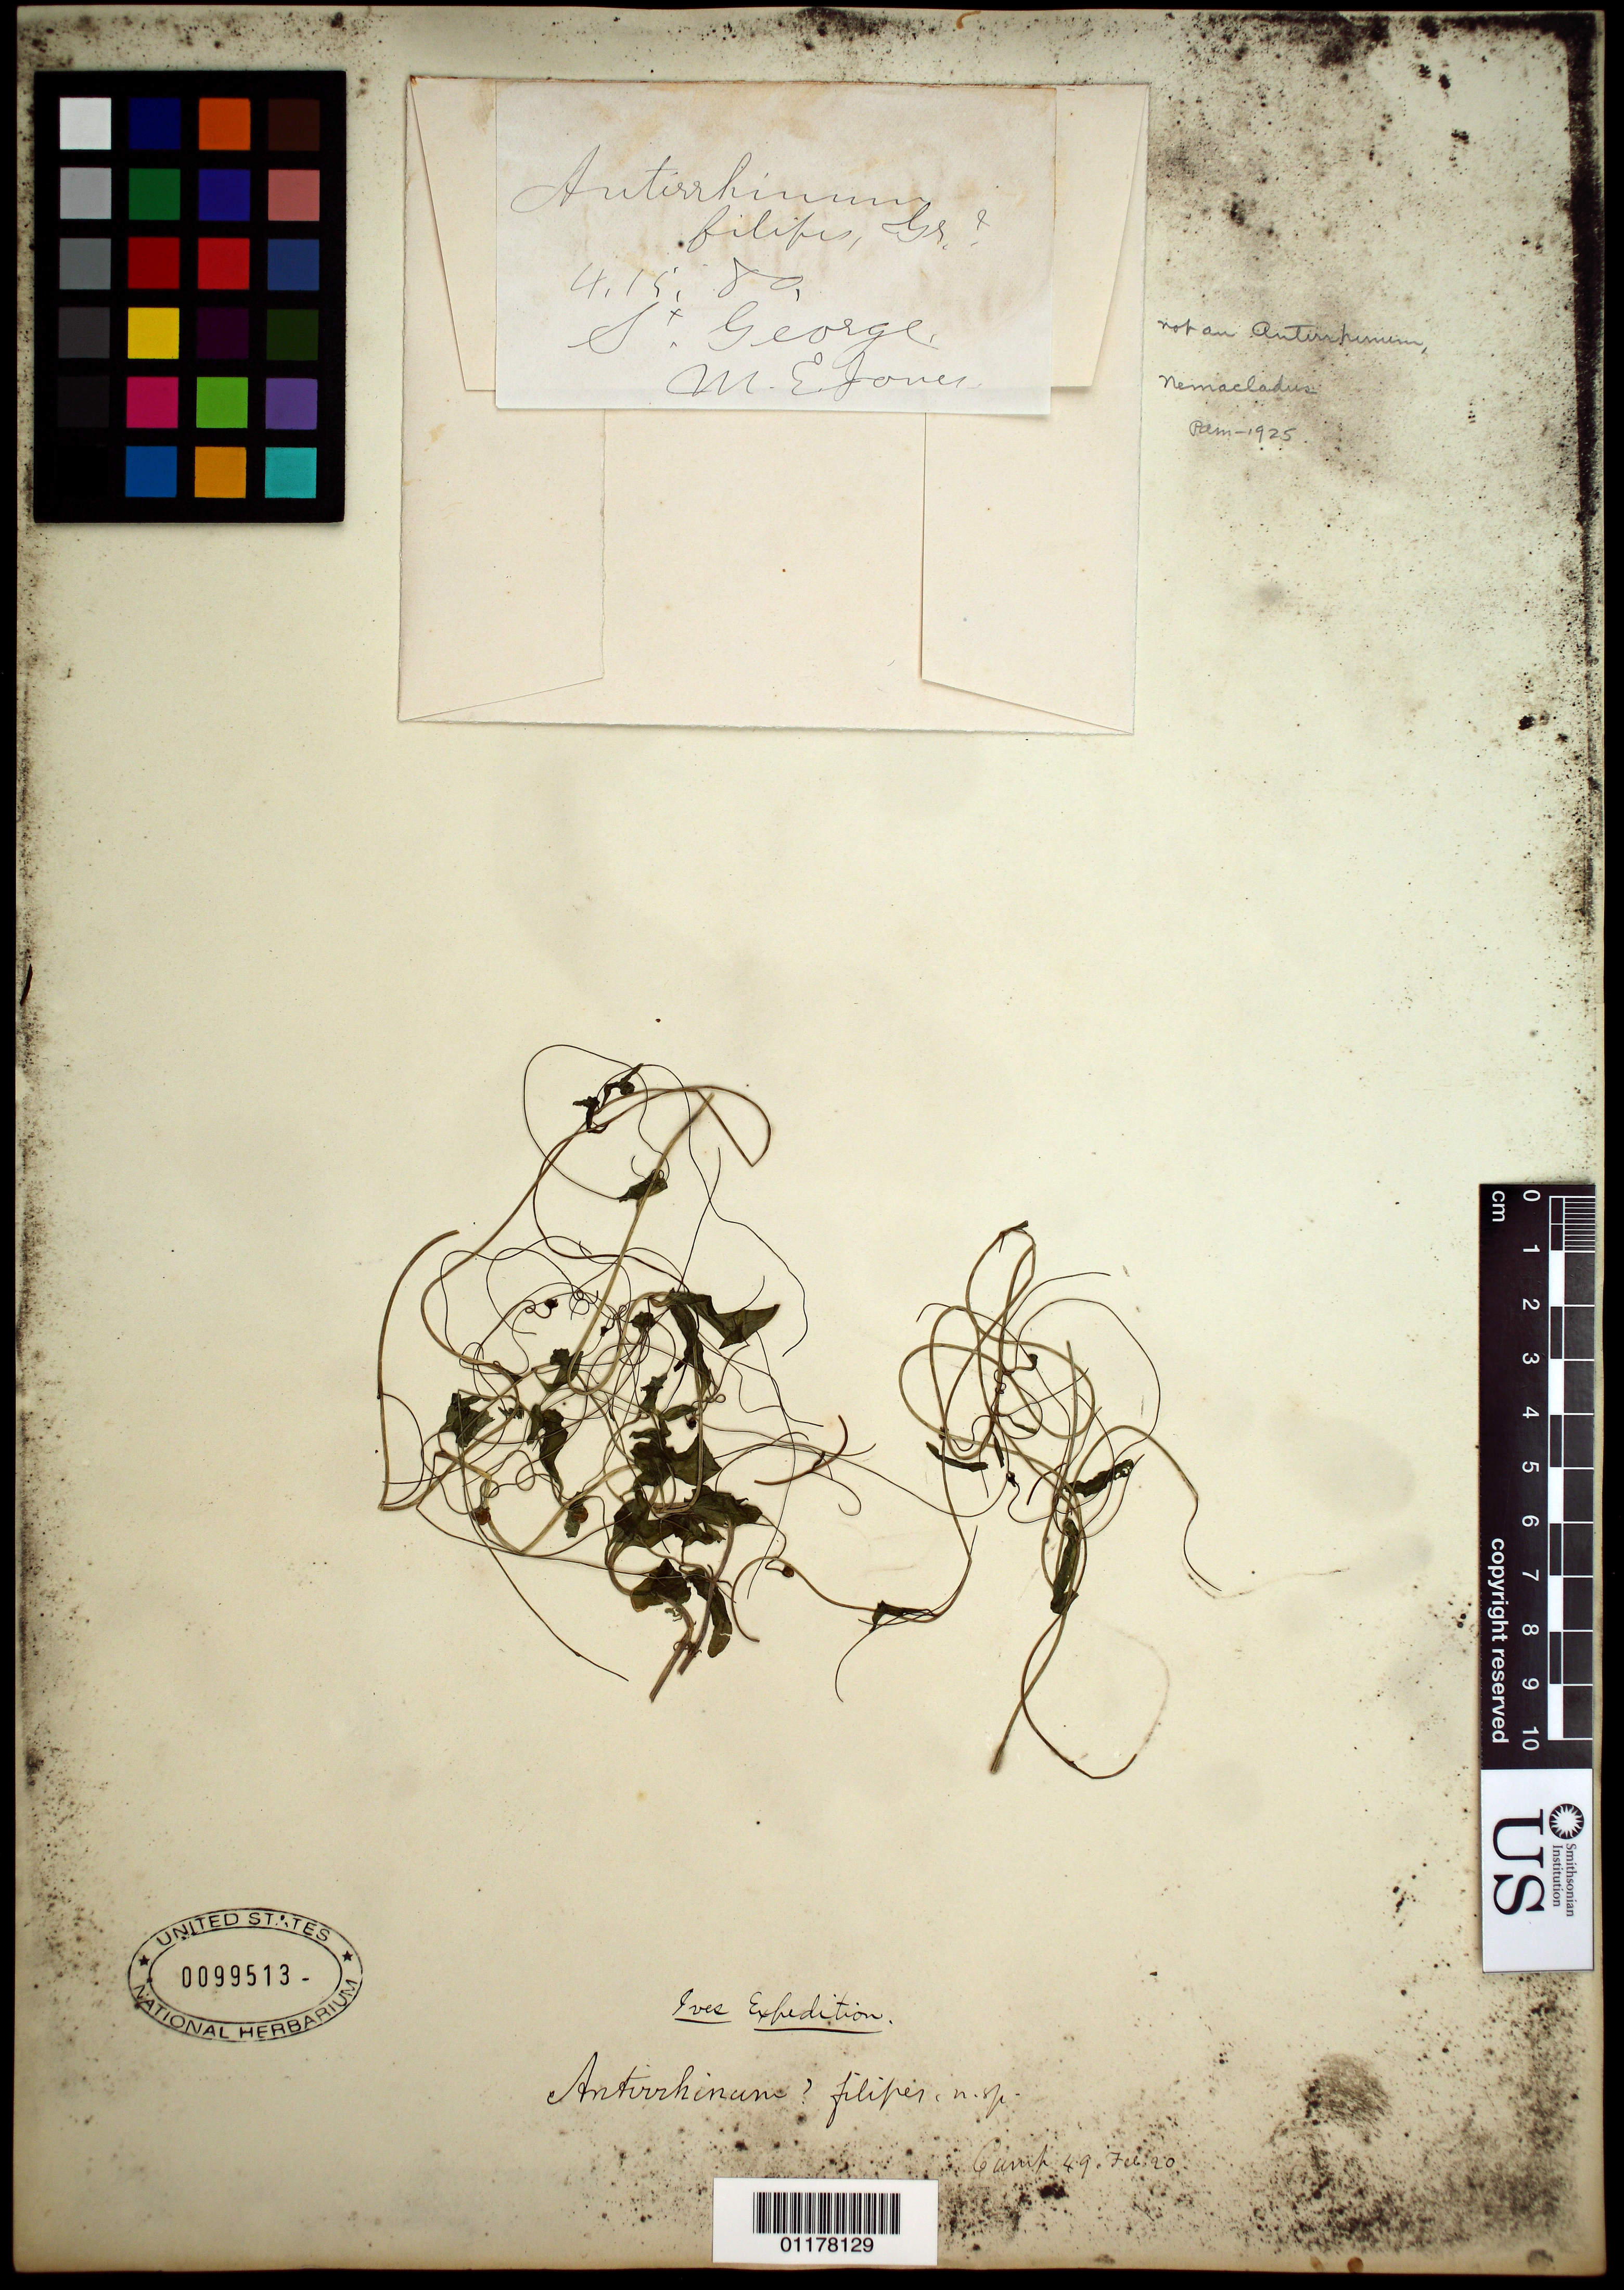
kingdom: Plantae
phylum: Tracheophyta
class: Magnoliopsida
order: Lamiales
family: Plantaginaceae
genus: Asarina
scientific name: Asarina filipes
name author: (A. Gray) Pennell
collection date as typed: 20 Feb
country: United States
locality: Camp 49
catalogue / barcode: US 99513